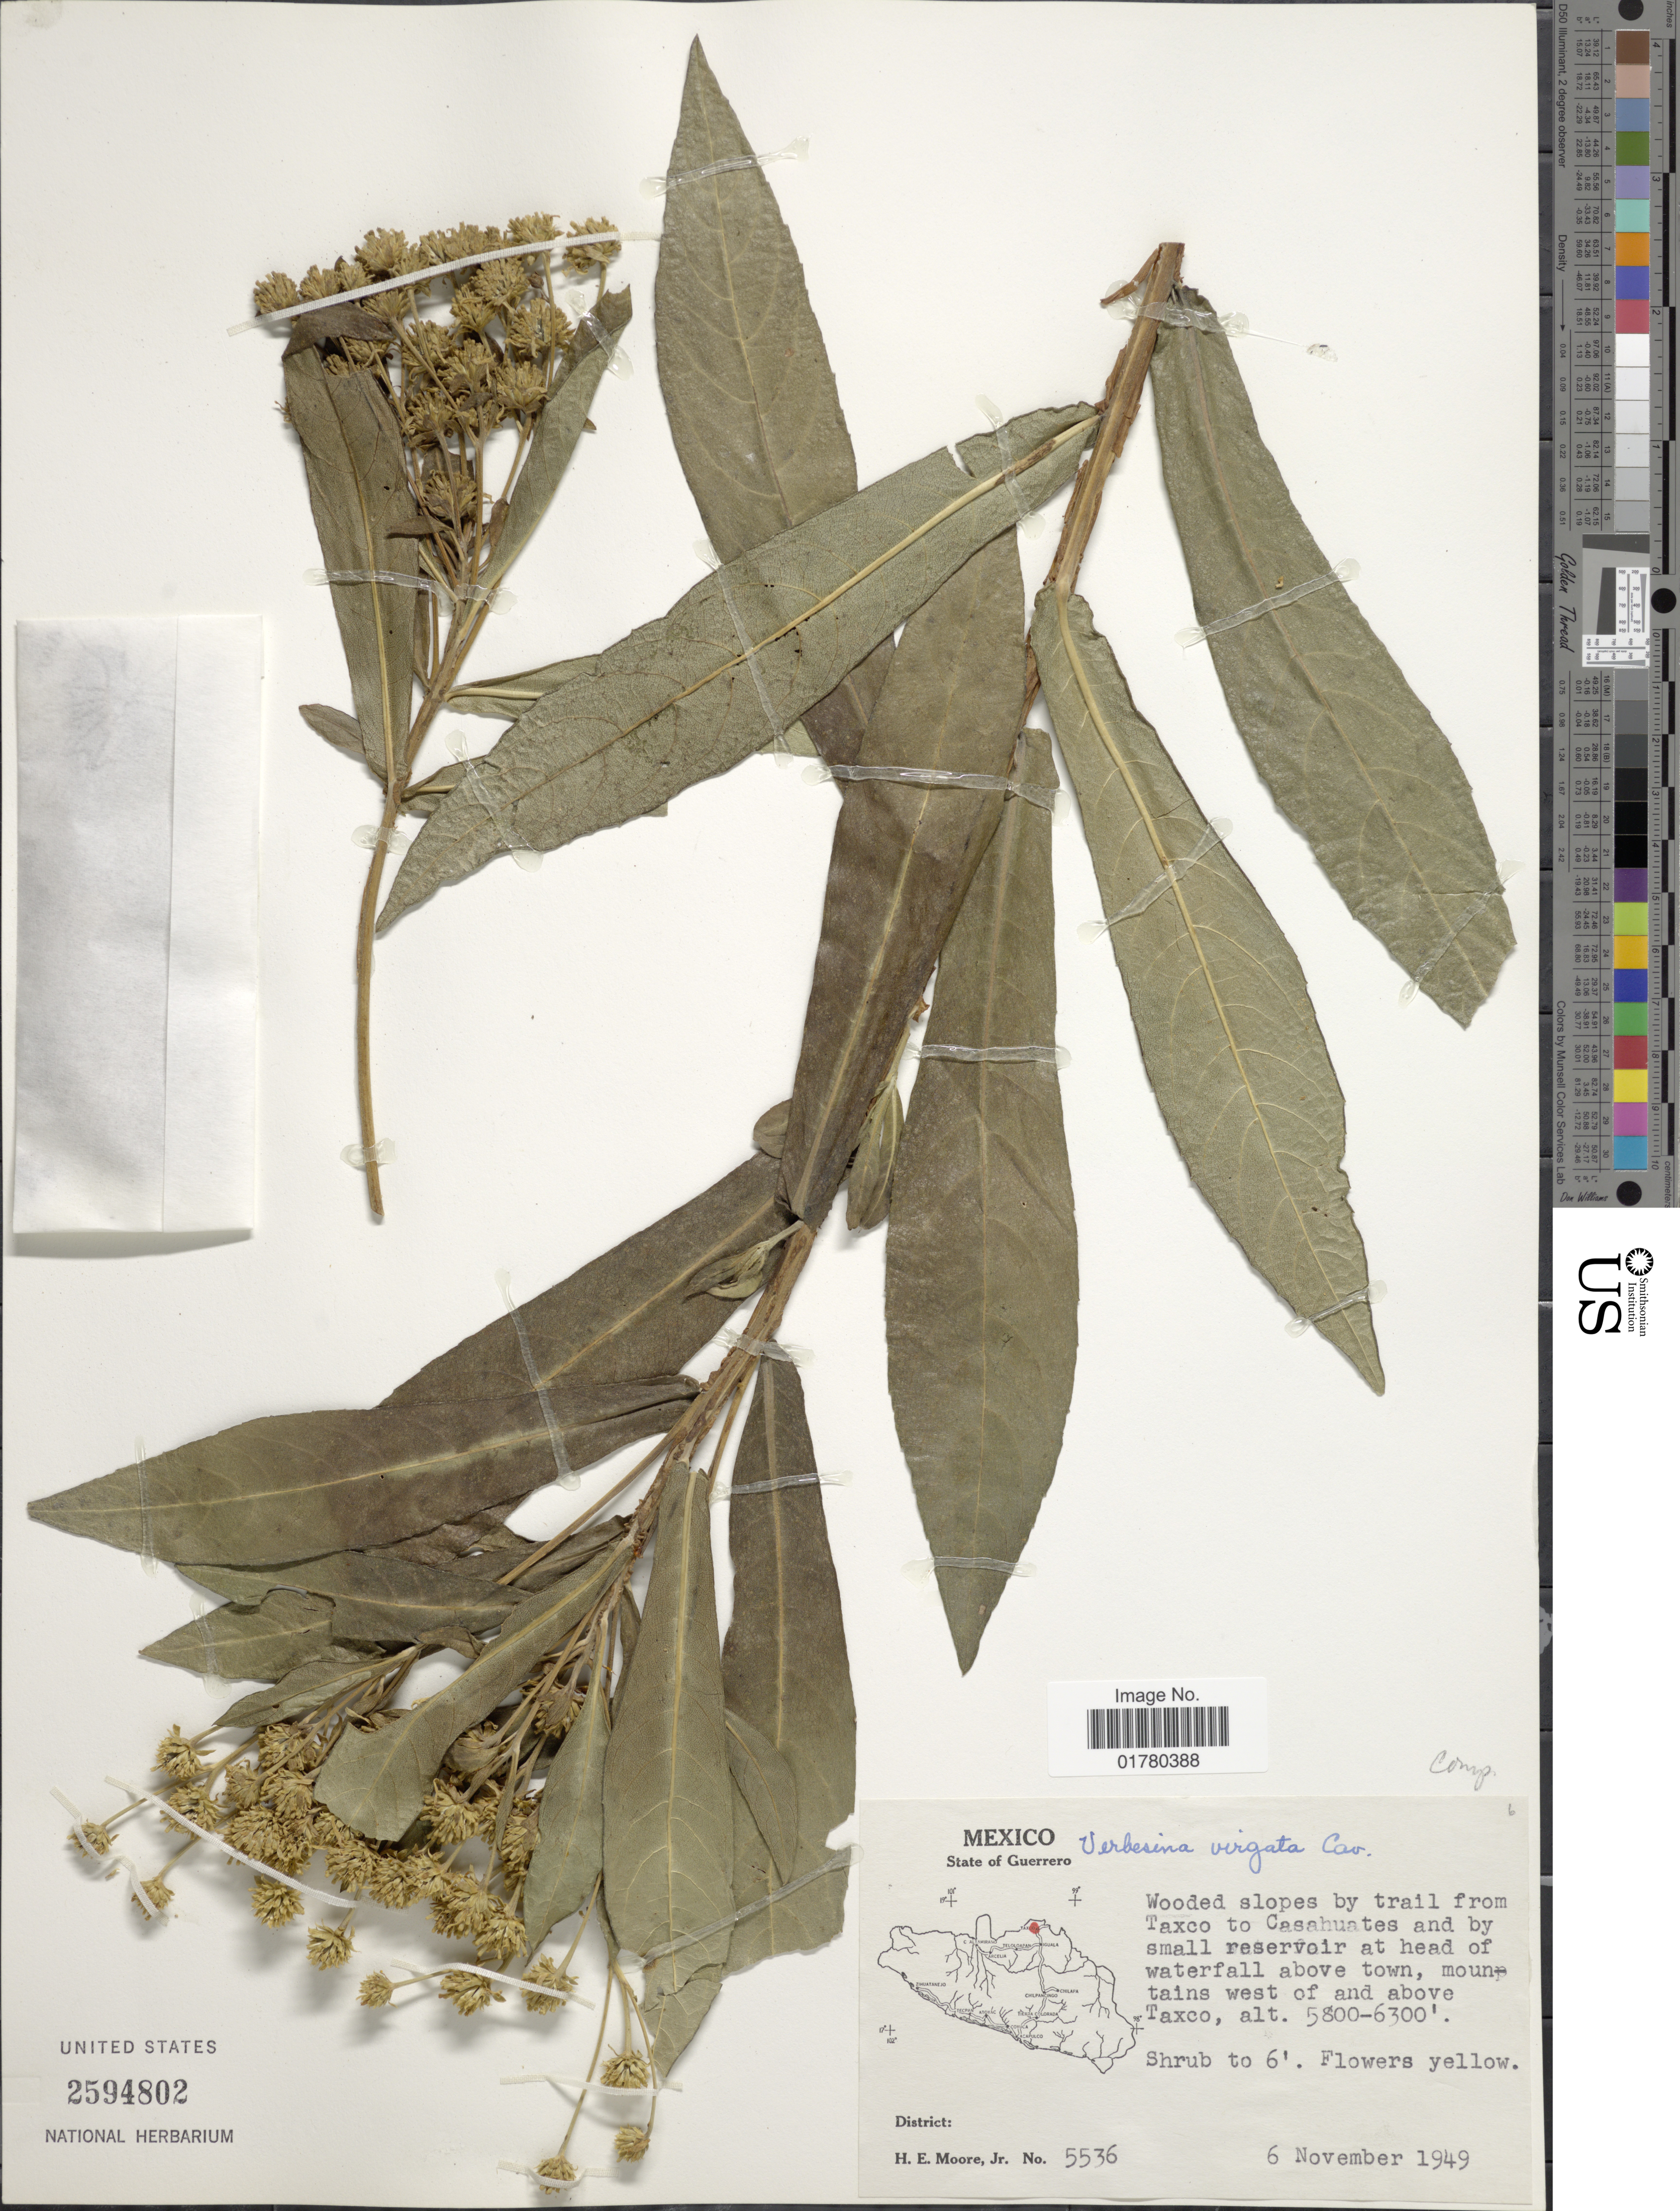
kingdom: Plantae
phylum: Tracheophyta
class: Magnoliopsida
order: Asterales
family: Asteraceae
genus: Verbesina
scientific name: Verbesina virgata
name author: Cav.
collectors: H. Moore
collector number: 5536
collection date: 1949-11-06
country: Mexico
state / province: Guerrero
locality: Wooded slope by trail from Taxco to Casahuates and by small reservoir at head of waterfall above town, mountains west of and above Taxco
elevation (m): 1768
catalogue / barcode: US 2594802